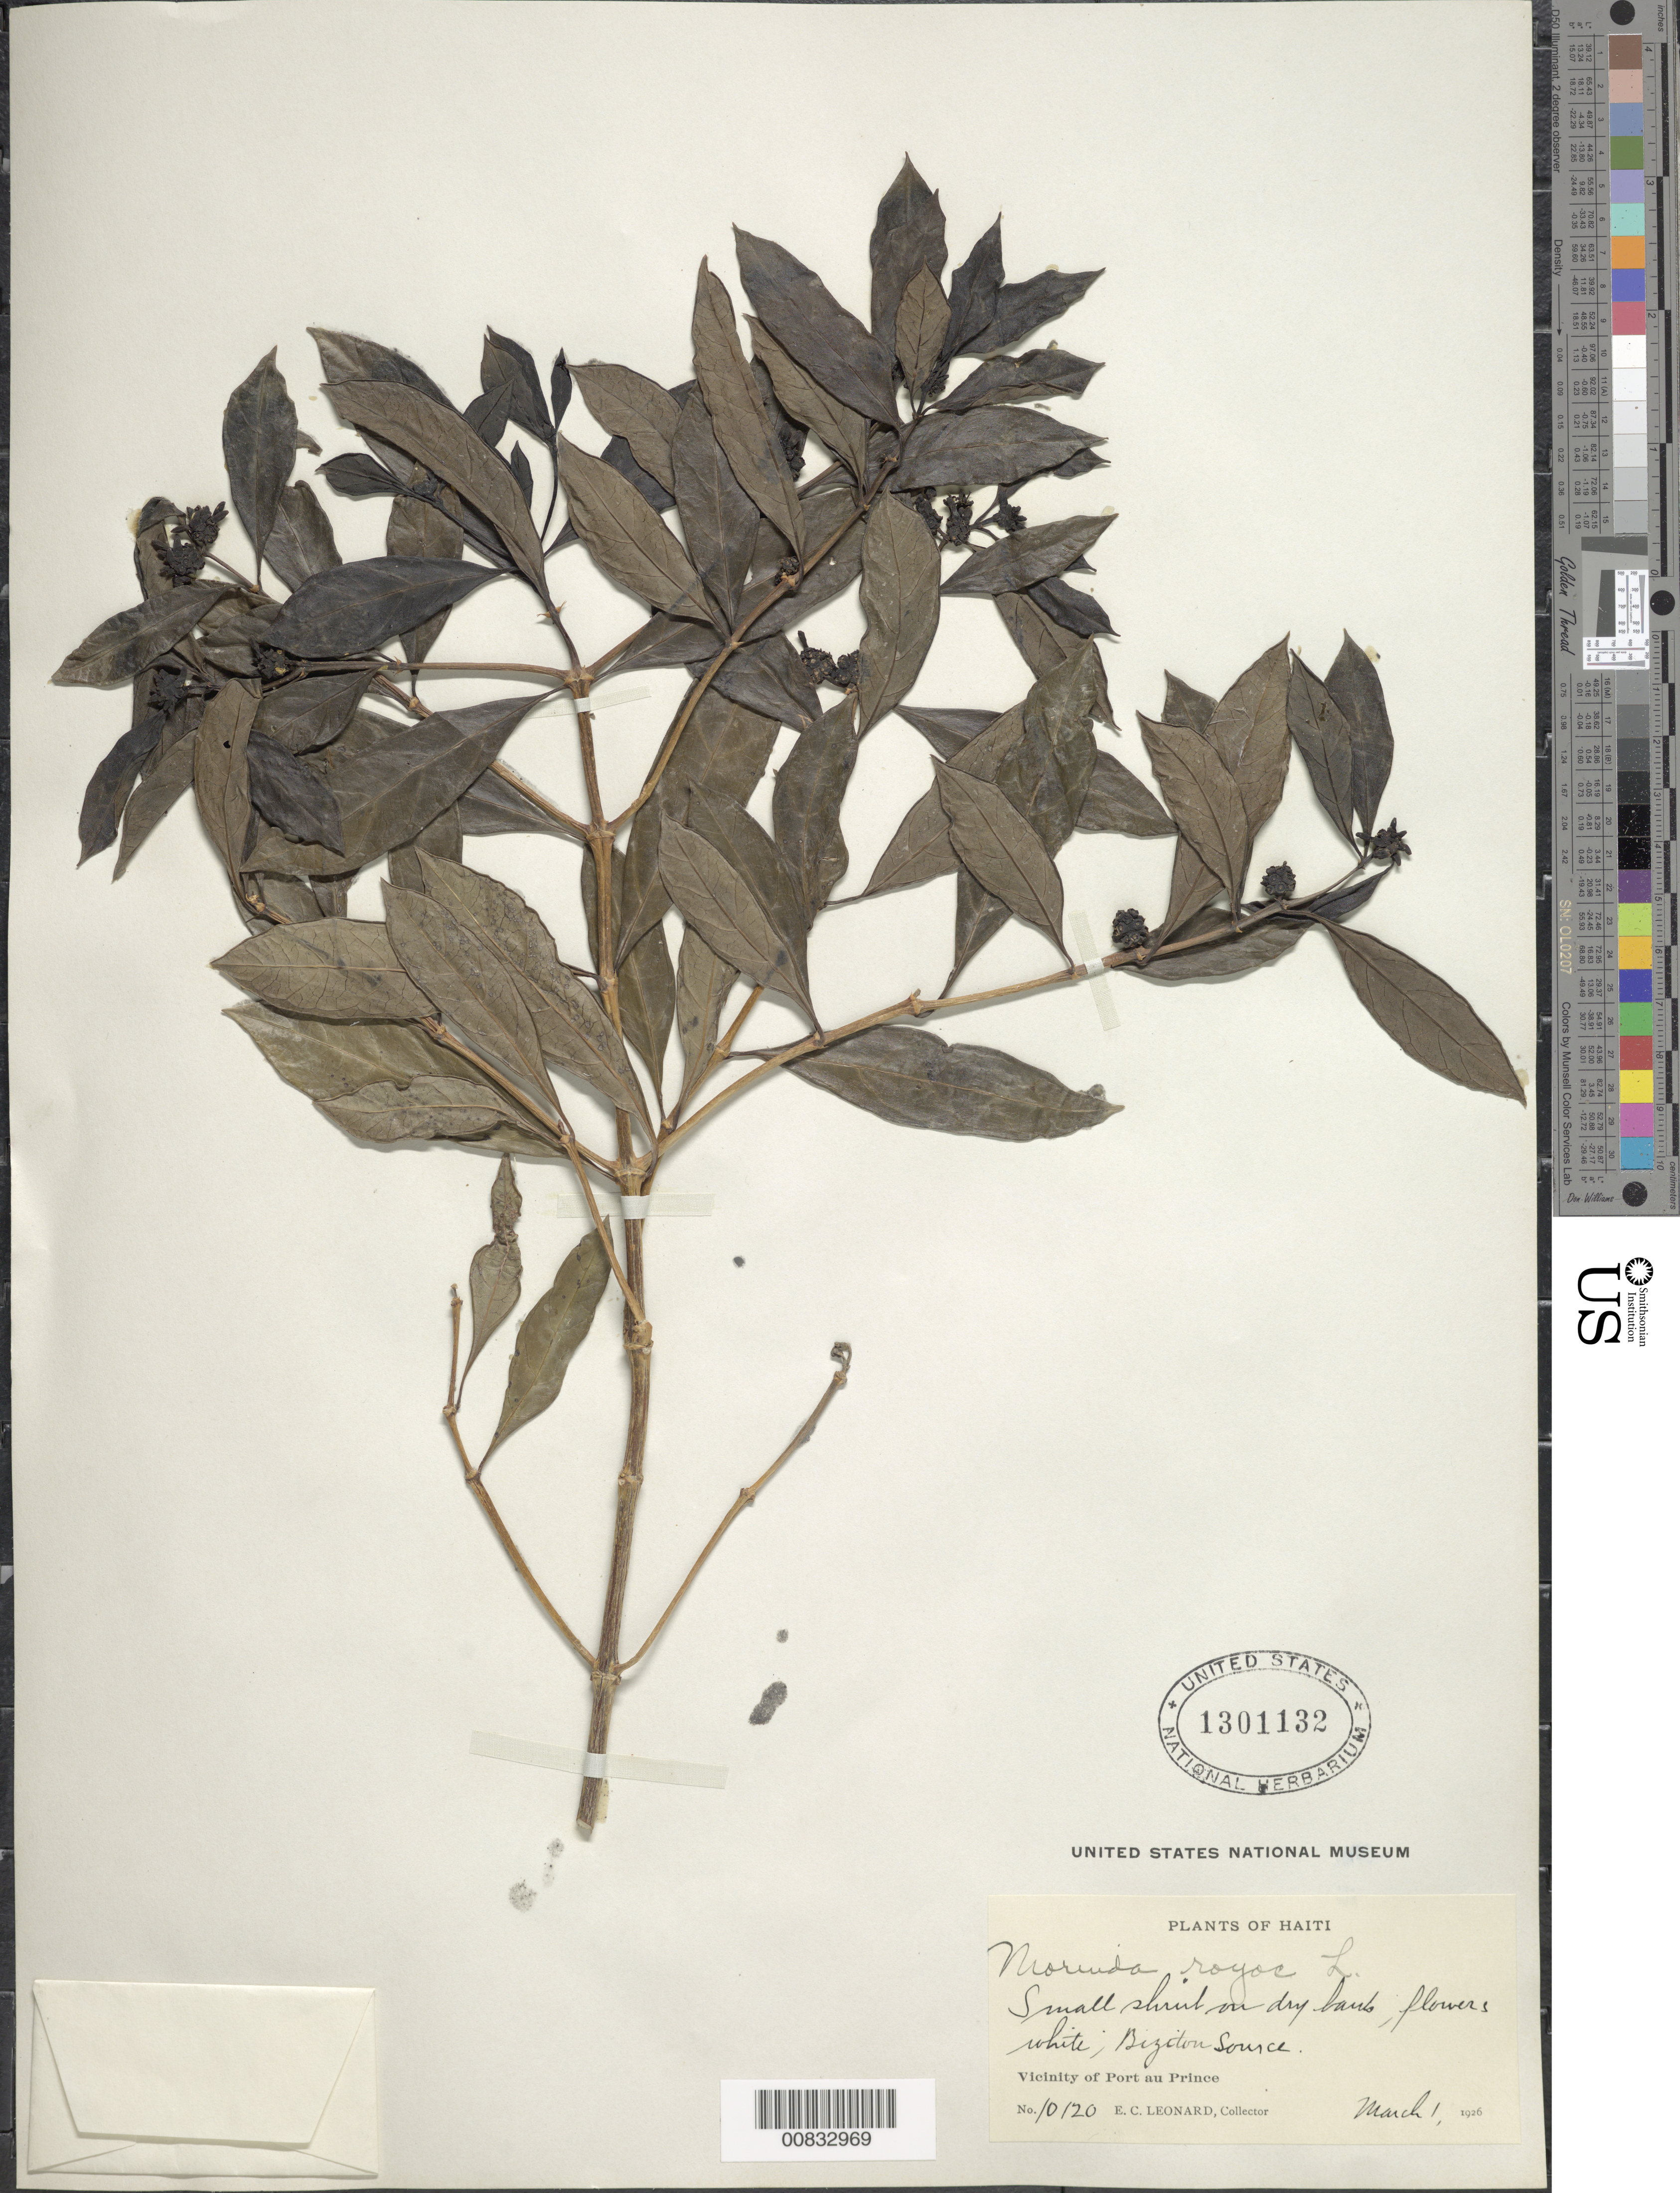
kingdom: Plantae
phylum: Tracheophyta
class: Magnoliopsida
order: Gentianales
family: Rubiaceae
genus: Morinda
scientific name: Morinda royoc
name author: L.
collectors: E. C. Leonard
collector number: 10120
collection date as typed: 01 Mar 1926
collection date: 1926-03-01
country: Haiti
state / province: Ouest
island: Hispaniola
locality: Vicinity of Port au Prince, Biziton Source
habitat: On dry banks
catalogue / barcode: US 1301132